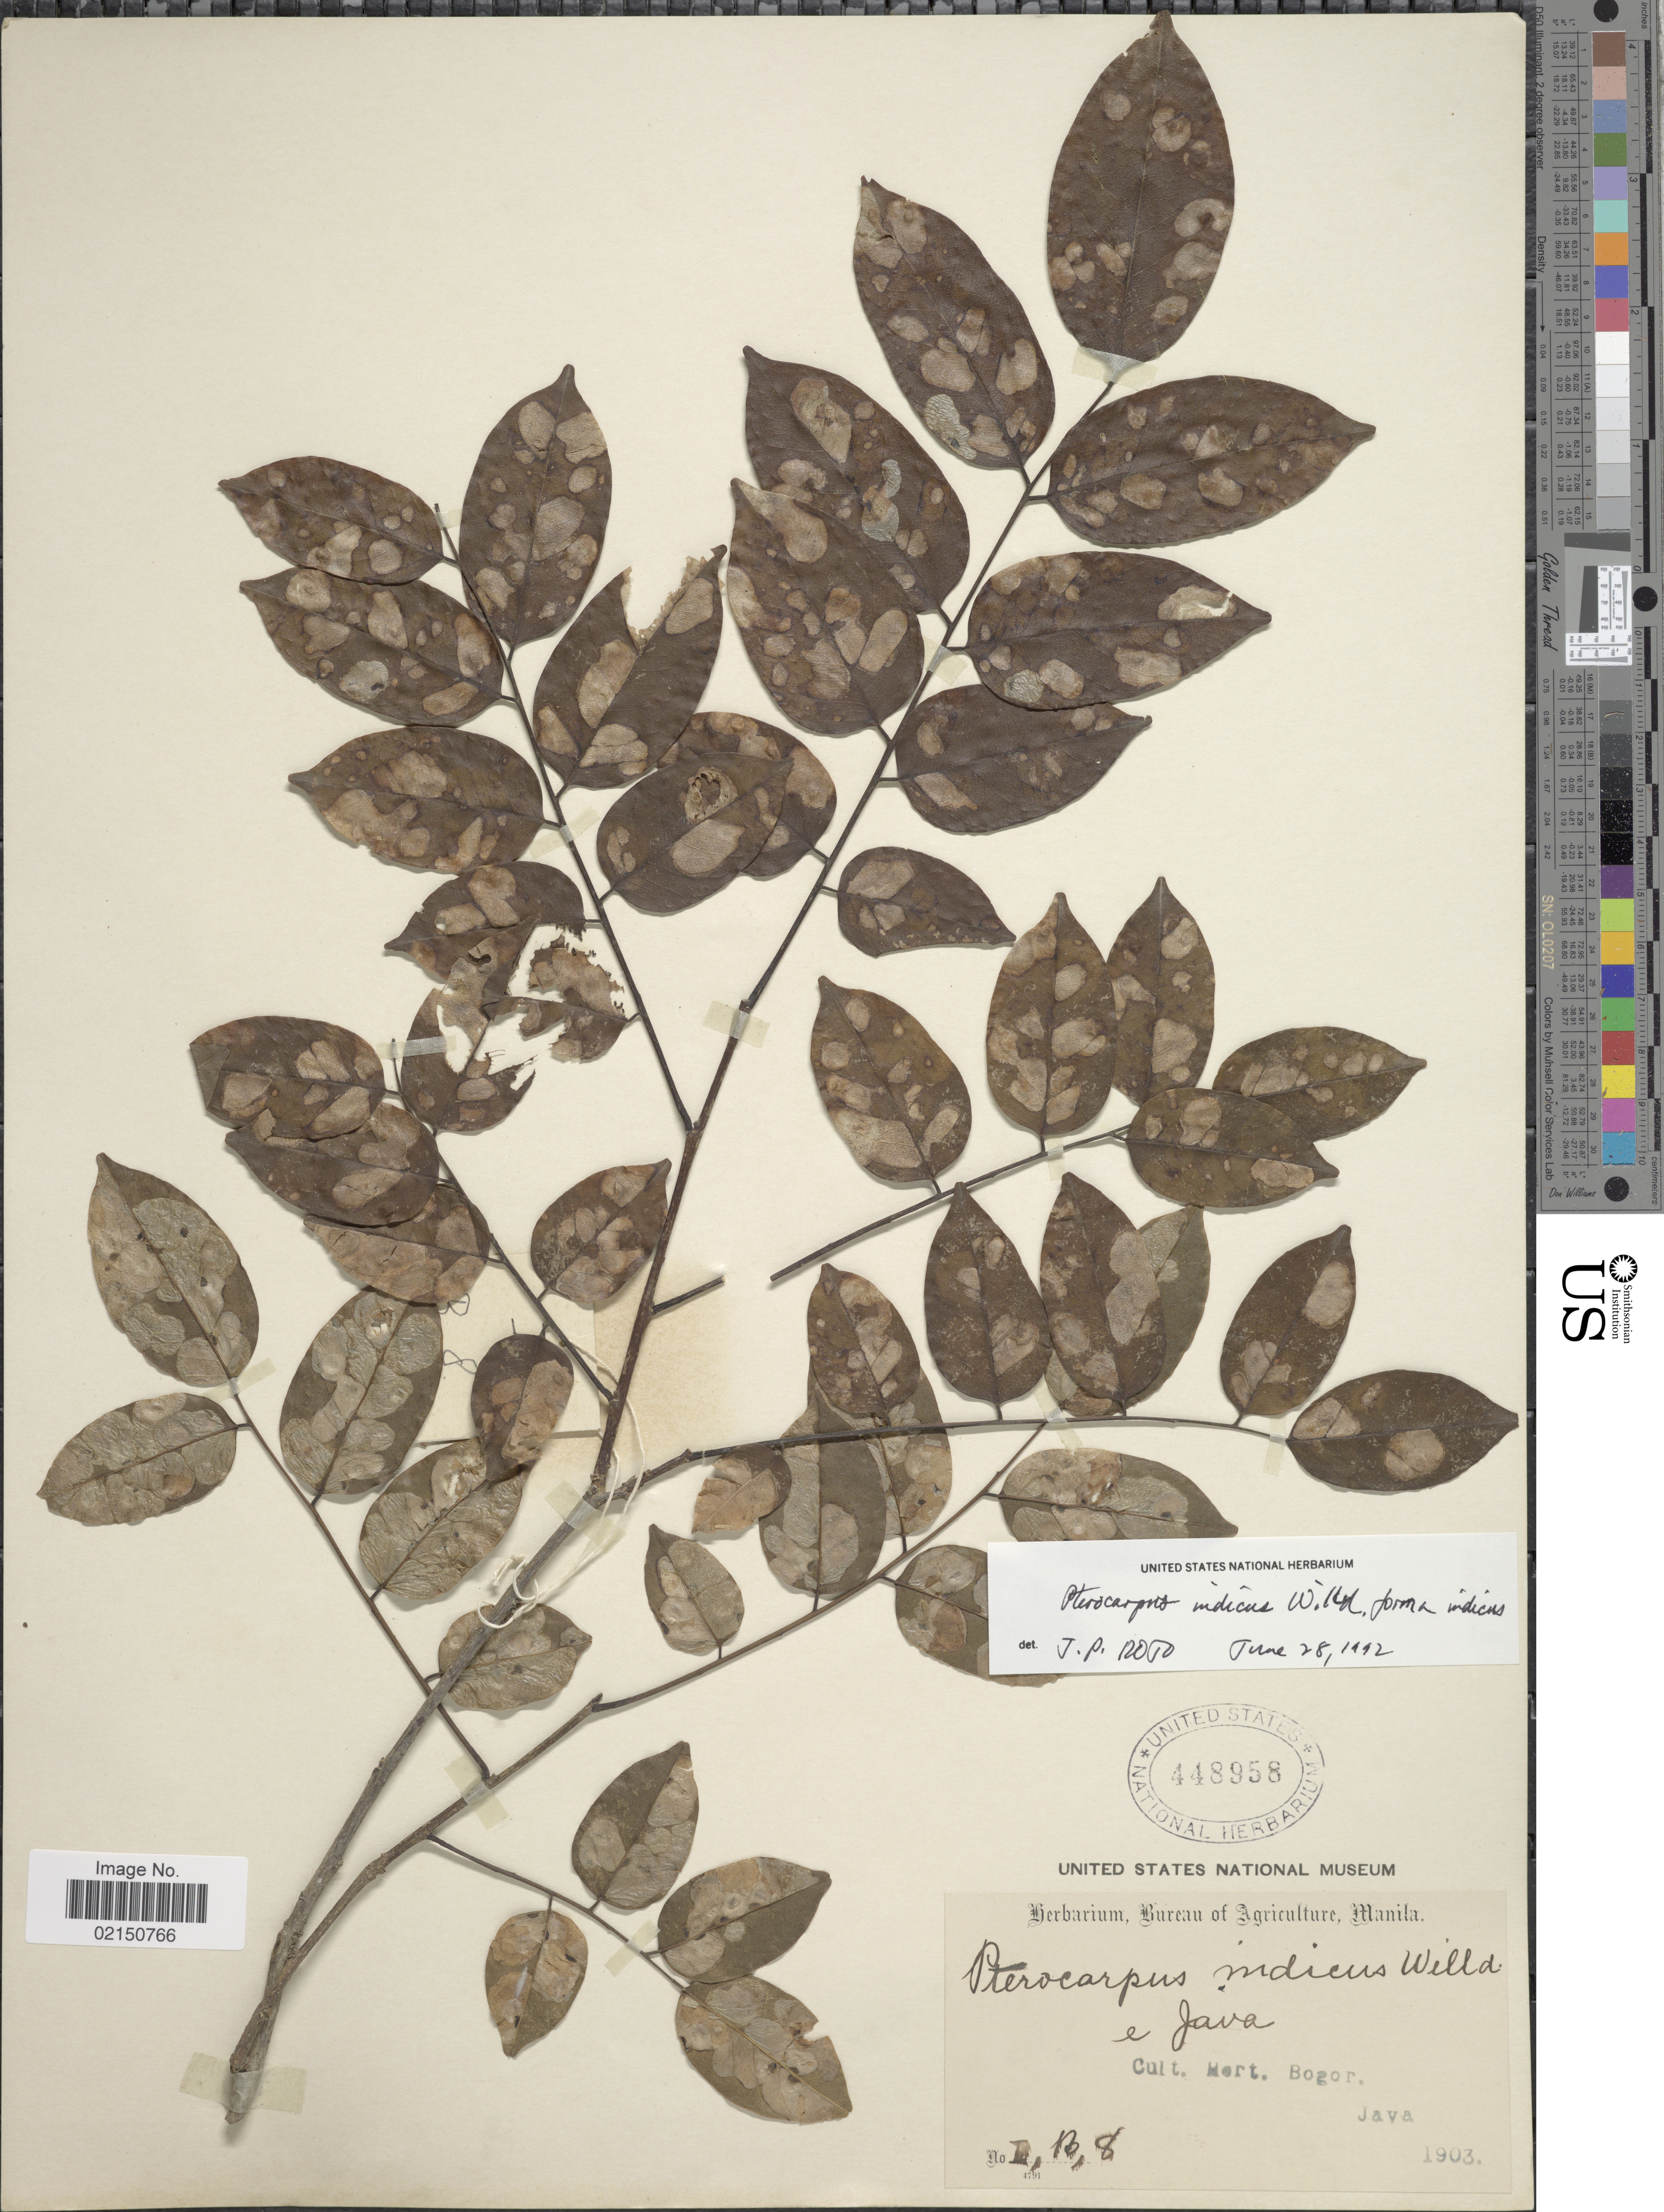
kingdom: Plantae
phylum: Tracheophyta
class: Magnoliopsida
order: Fabales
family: Fabaceae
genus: Pterocarpus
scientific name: Pterocarpus indicus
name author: Willd.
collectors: Cult. Hort. Bogor.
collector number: E.13,8?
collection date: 1903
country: Indonesia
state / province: Java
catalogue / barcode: US 448958